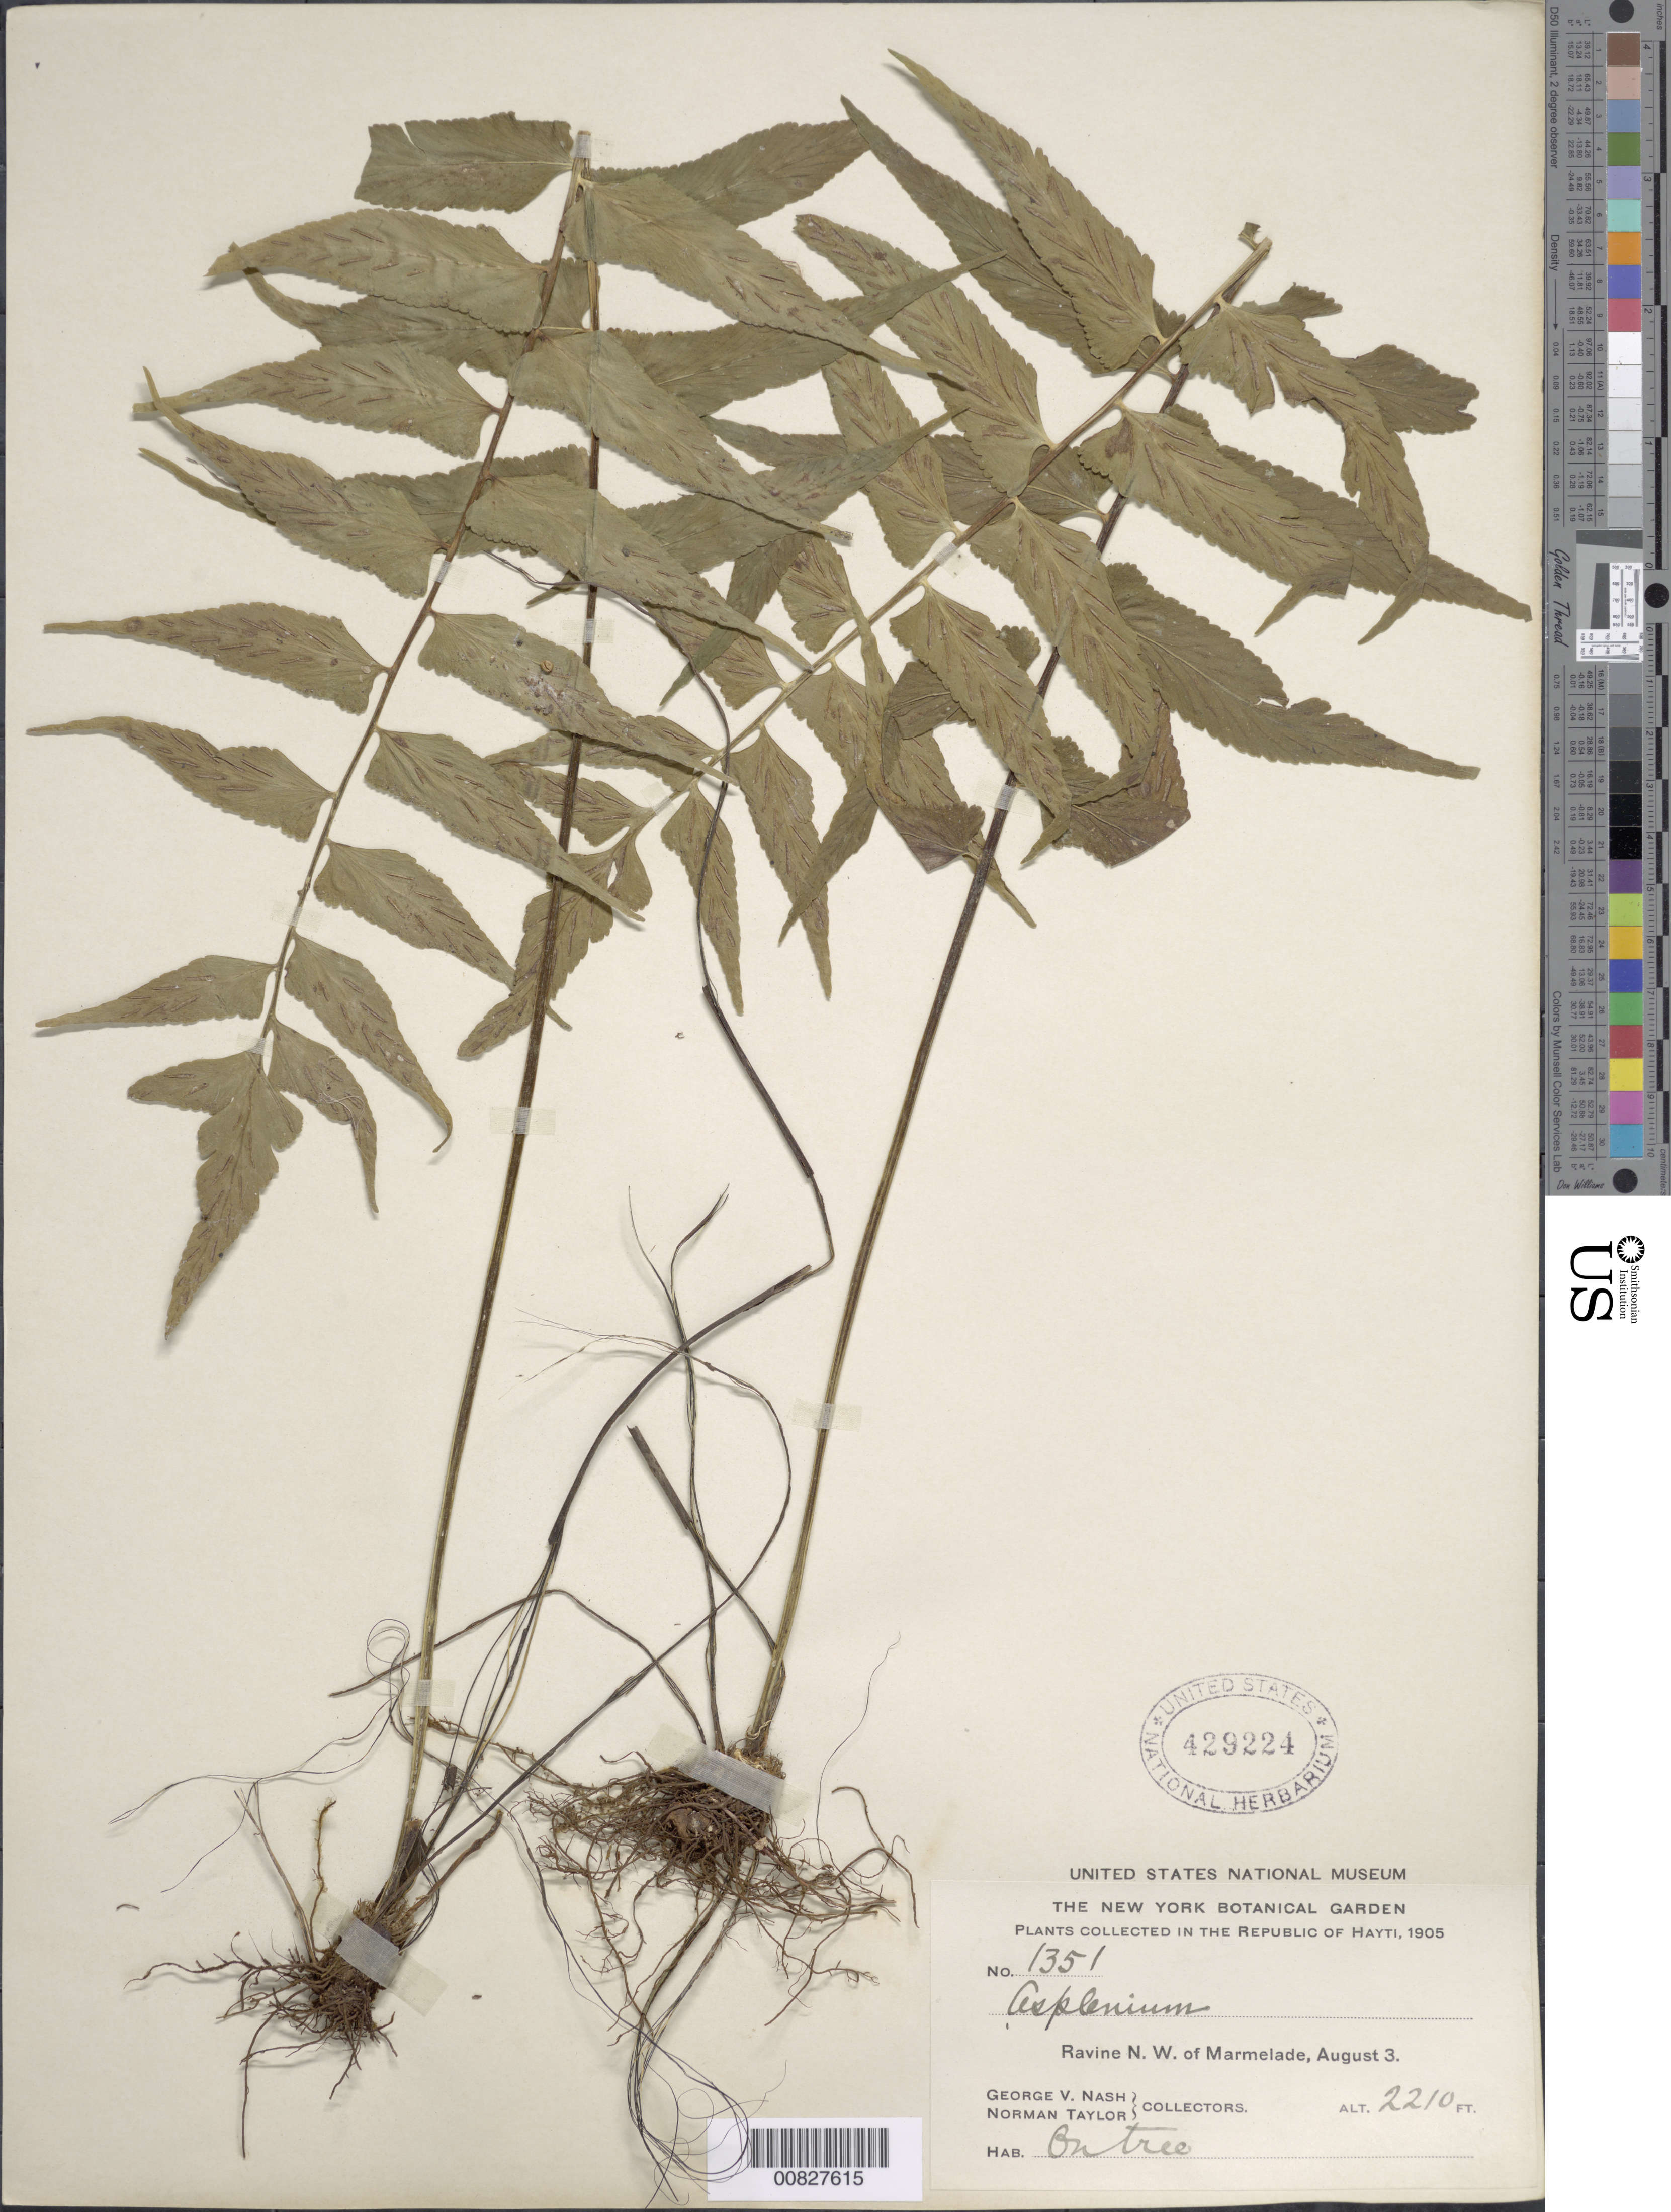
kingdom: Plantae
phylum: Tracheophyta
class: Polypodiopsida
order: Polypodiales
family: Aspleniaceae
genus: Asplenium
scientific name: Asplenium salicifolium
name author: L.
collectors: G. V. Nash & N. Taylor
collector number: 1351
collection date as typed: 03 Aug 1905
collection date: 1905-08-03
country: Haiti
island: Hispaniola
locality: Marmelade, NW of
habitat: Ravine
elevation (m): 674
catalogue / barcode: US 429224